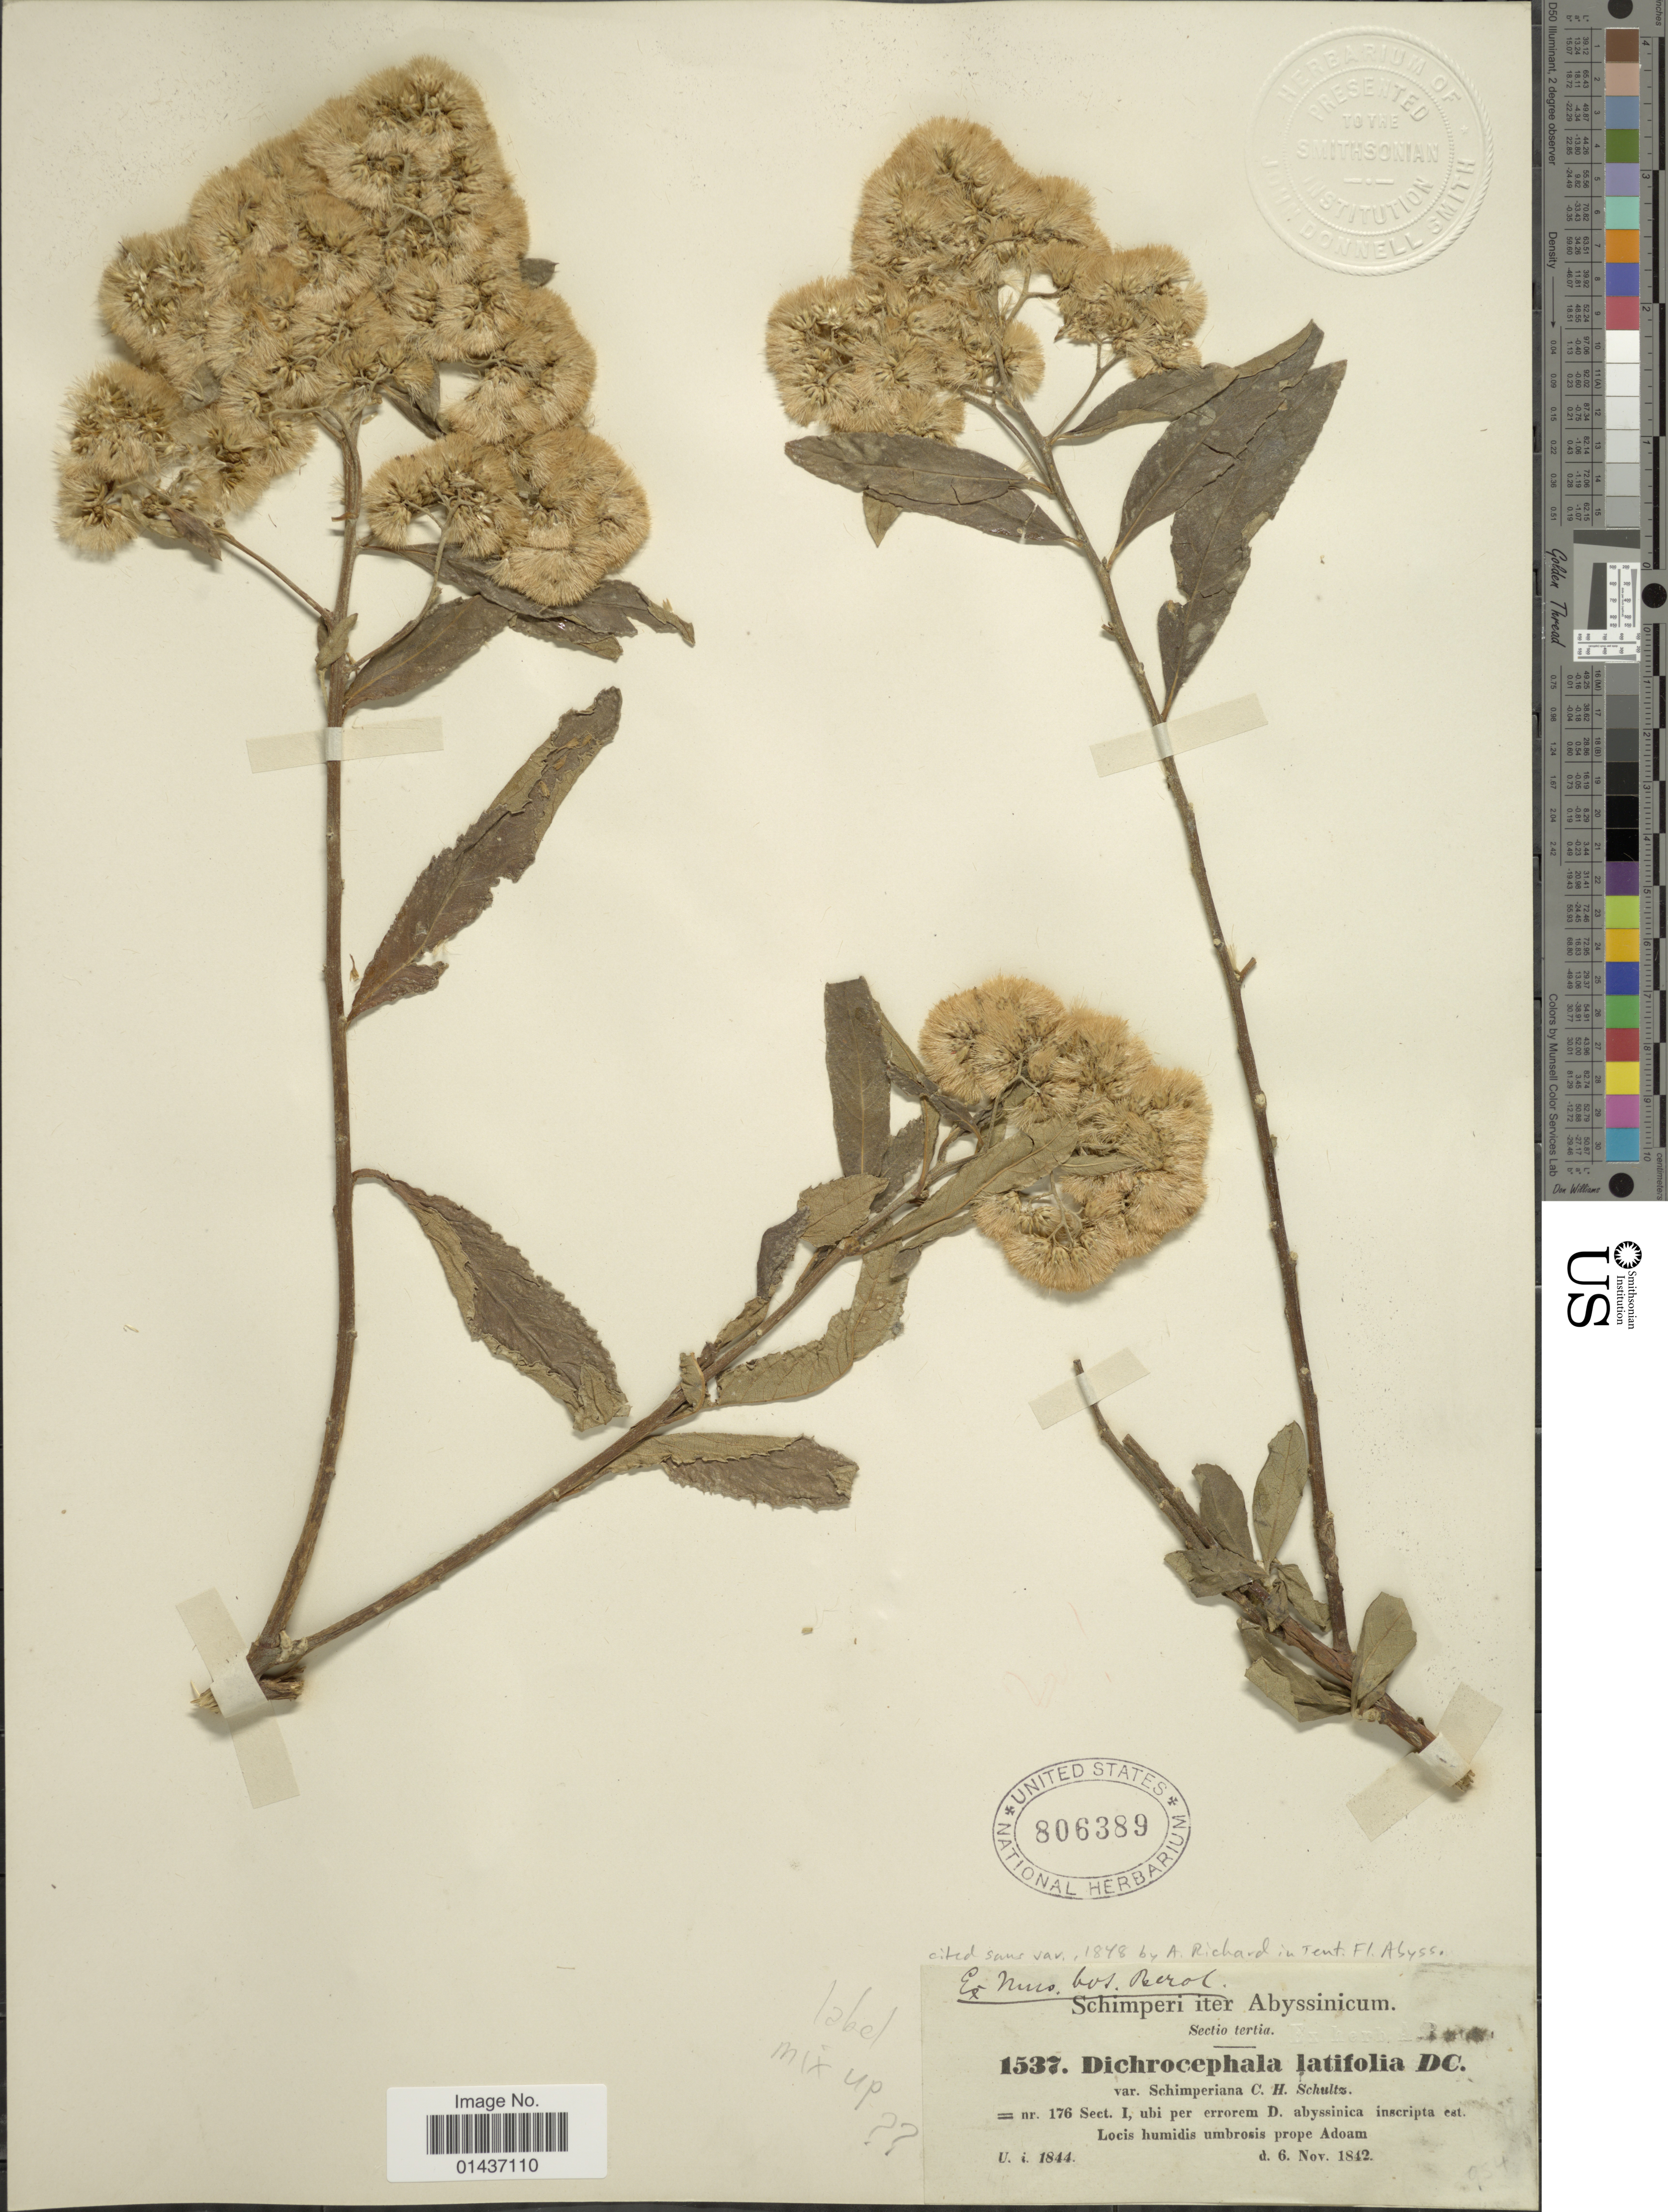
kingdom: Plantae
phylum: Tracheophyta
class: Magnoliopsida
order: Asterales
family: Asteraceae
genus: Pluchea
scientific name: Pluchea sp.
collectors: -. Schimper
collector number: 1537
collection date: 1842-11-06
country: Ethiopia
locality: Locis humidis umbrosis prope Adoam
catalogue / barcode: US 806389